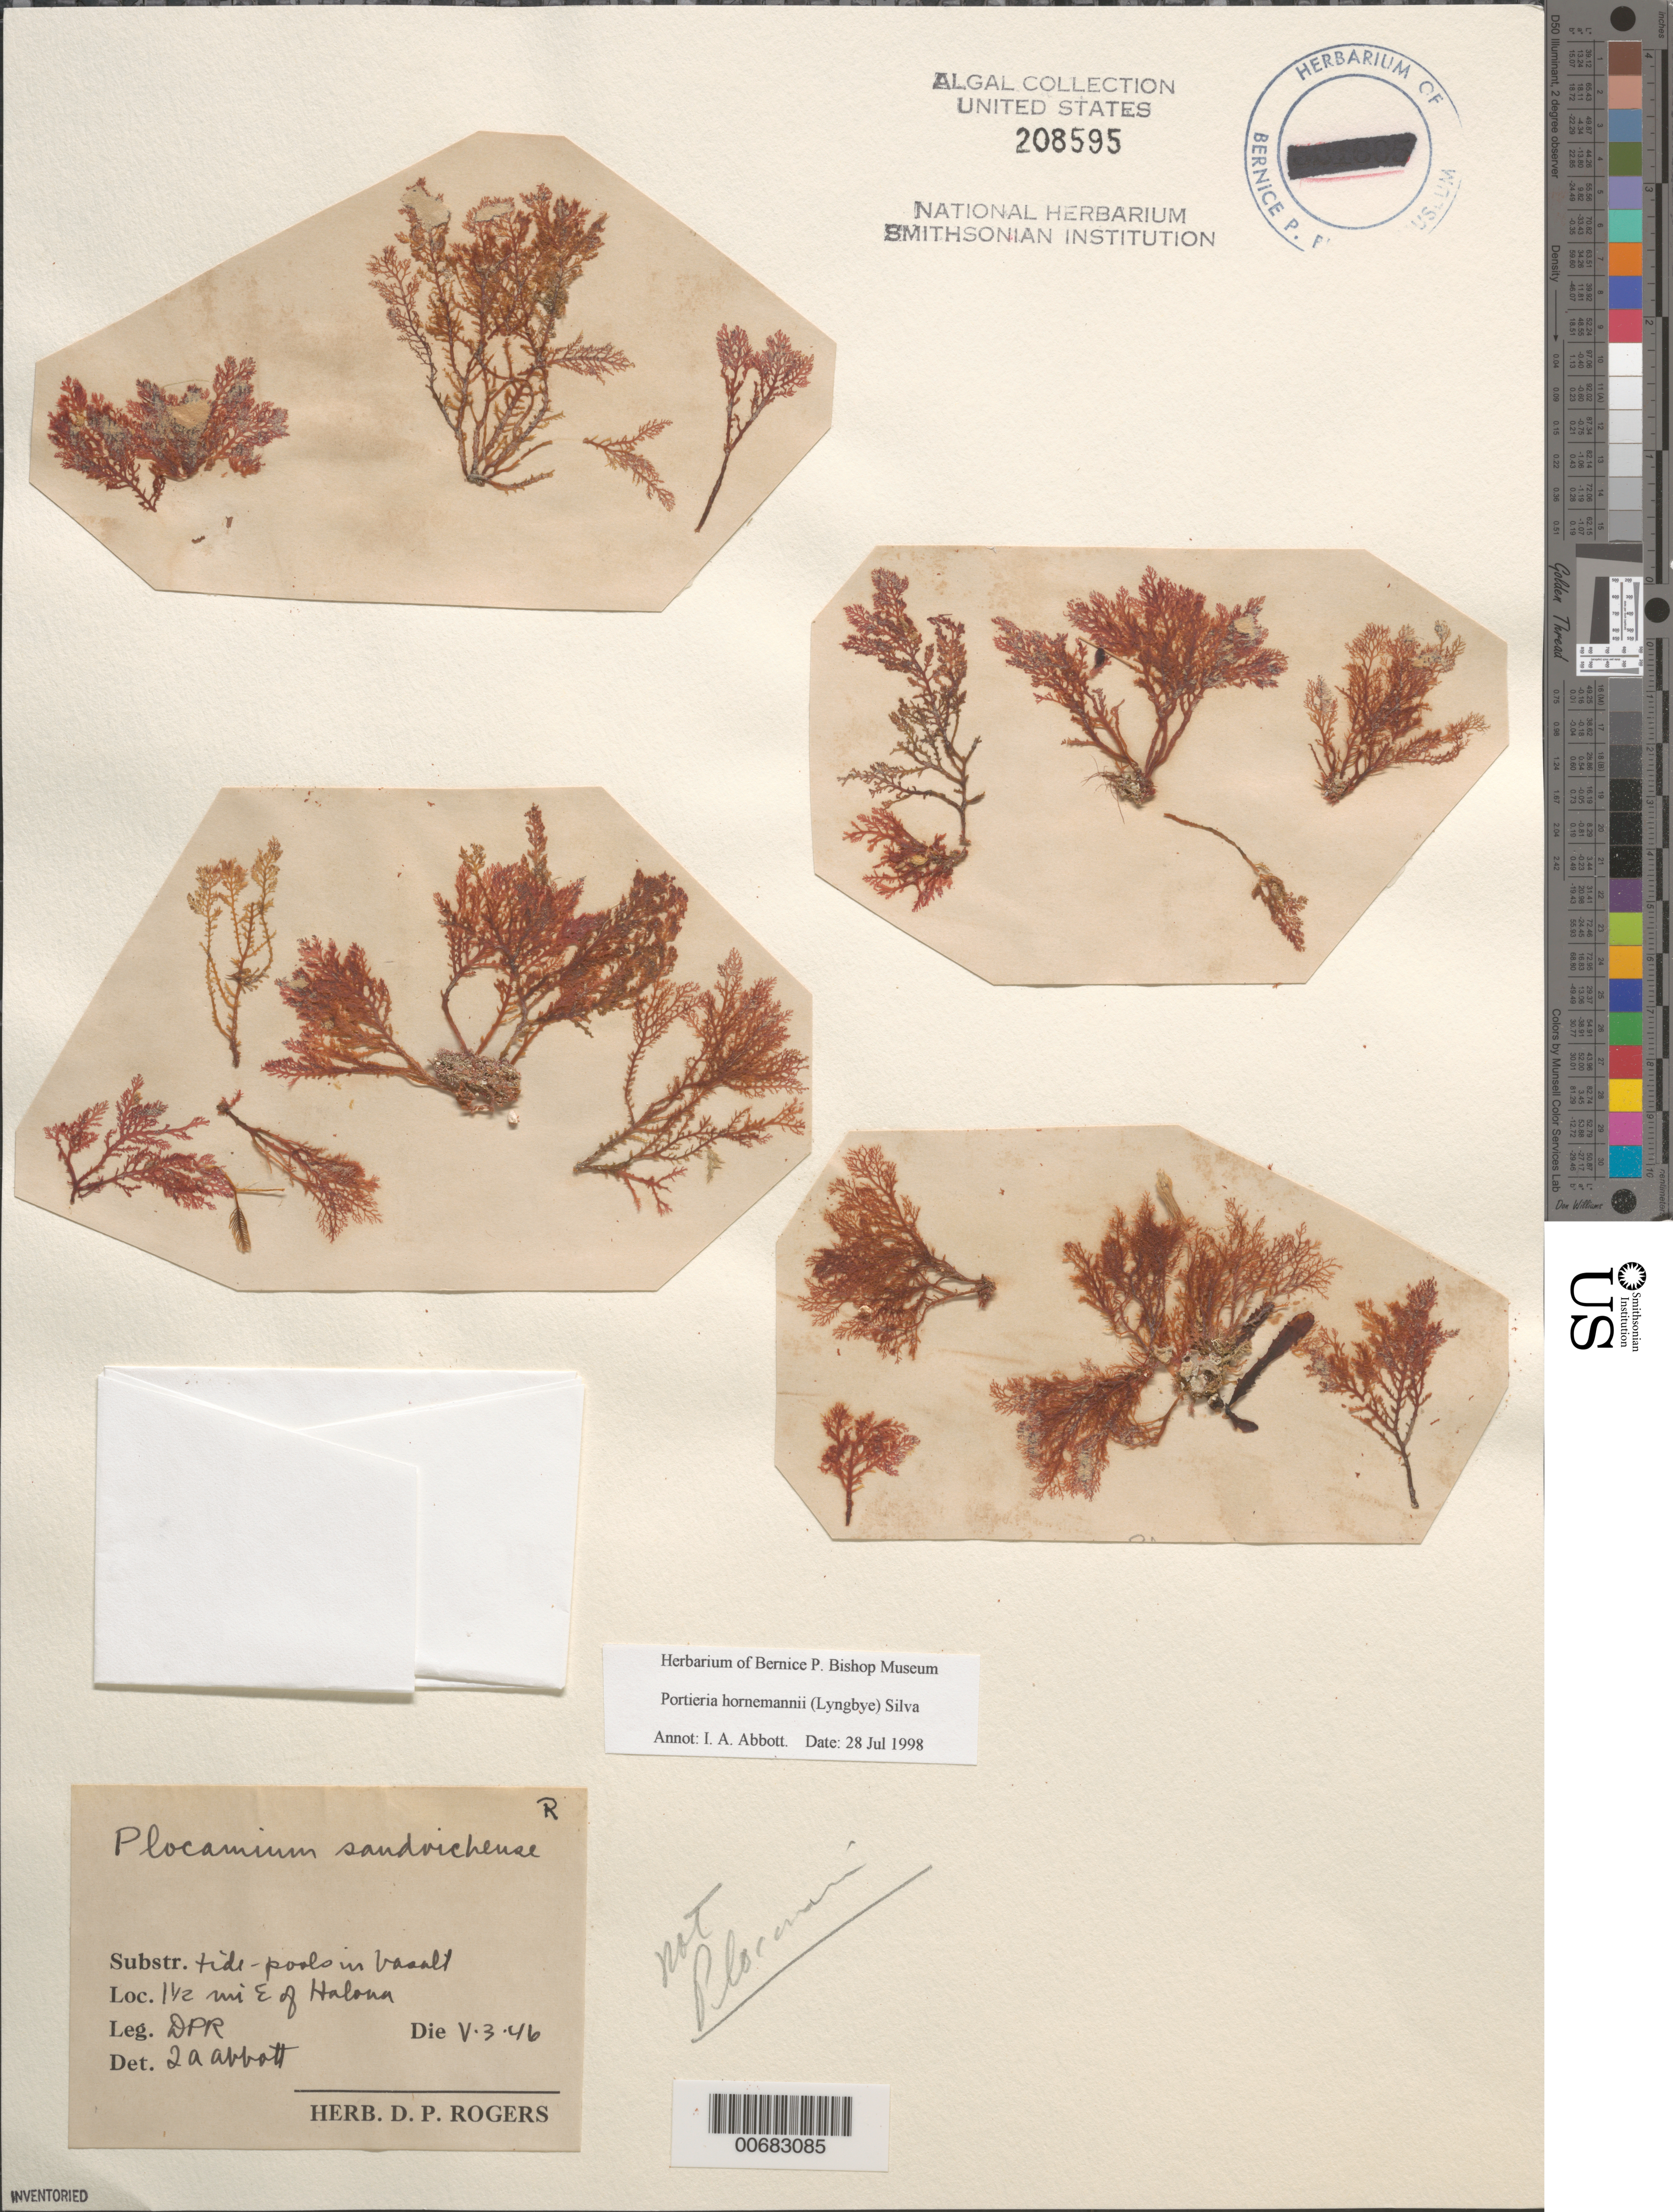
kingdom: Plantae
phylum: Rhodophyta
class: Florideophyceae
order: Gigartinales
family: Rhizophyllidaceae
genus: Portieria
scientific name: Portieria hornemannii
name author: (Lyngbye) P.C. Silva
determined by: Abbott, Isabella A.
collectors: D. Rogers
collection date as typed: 03 May 1946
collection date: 1946-05-03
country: United States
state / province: Hawaii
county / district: Honolulu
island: Oahu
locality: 1.5 miles east of Halona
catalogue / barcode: US 208595